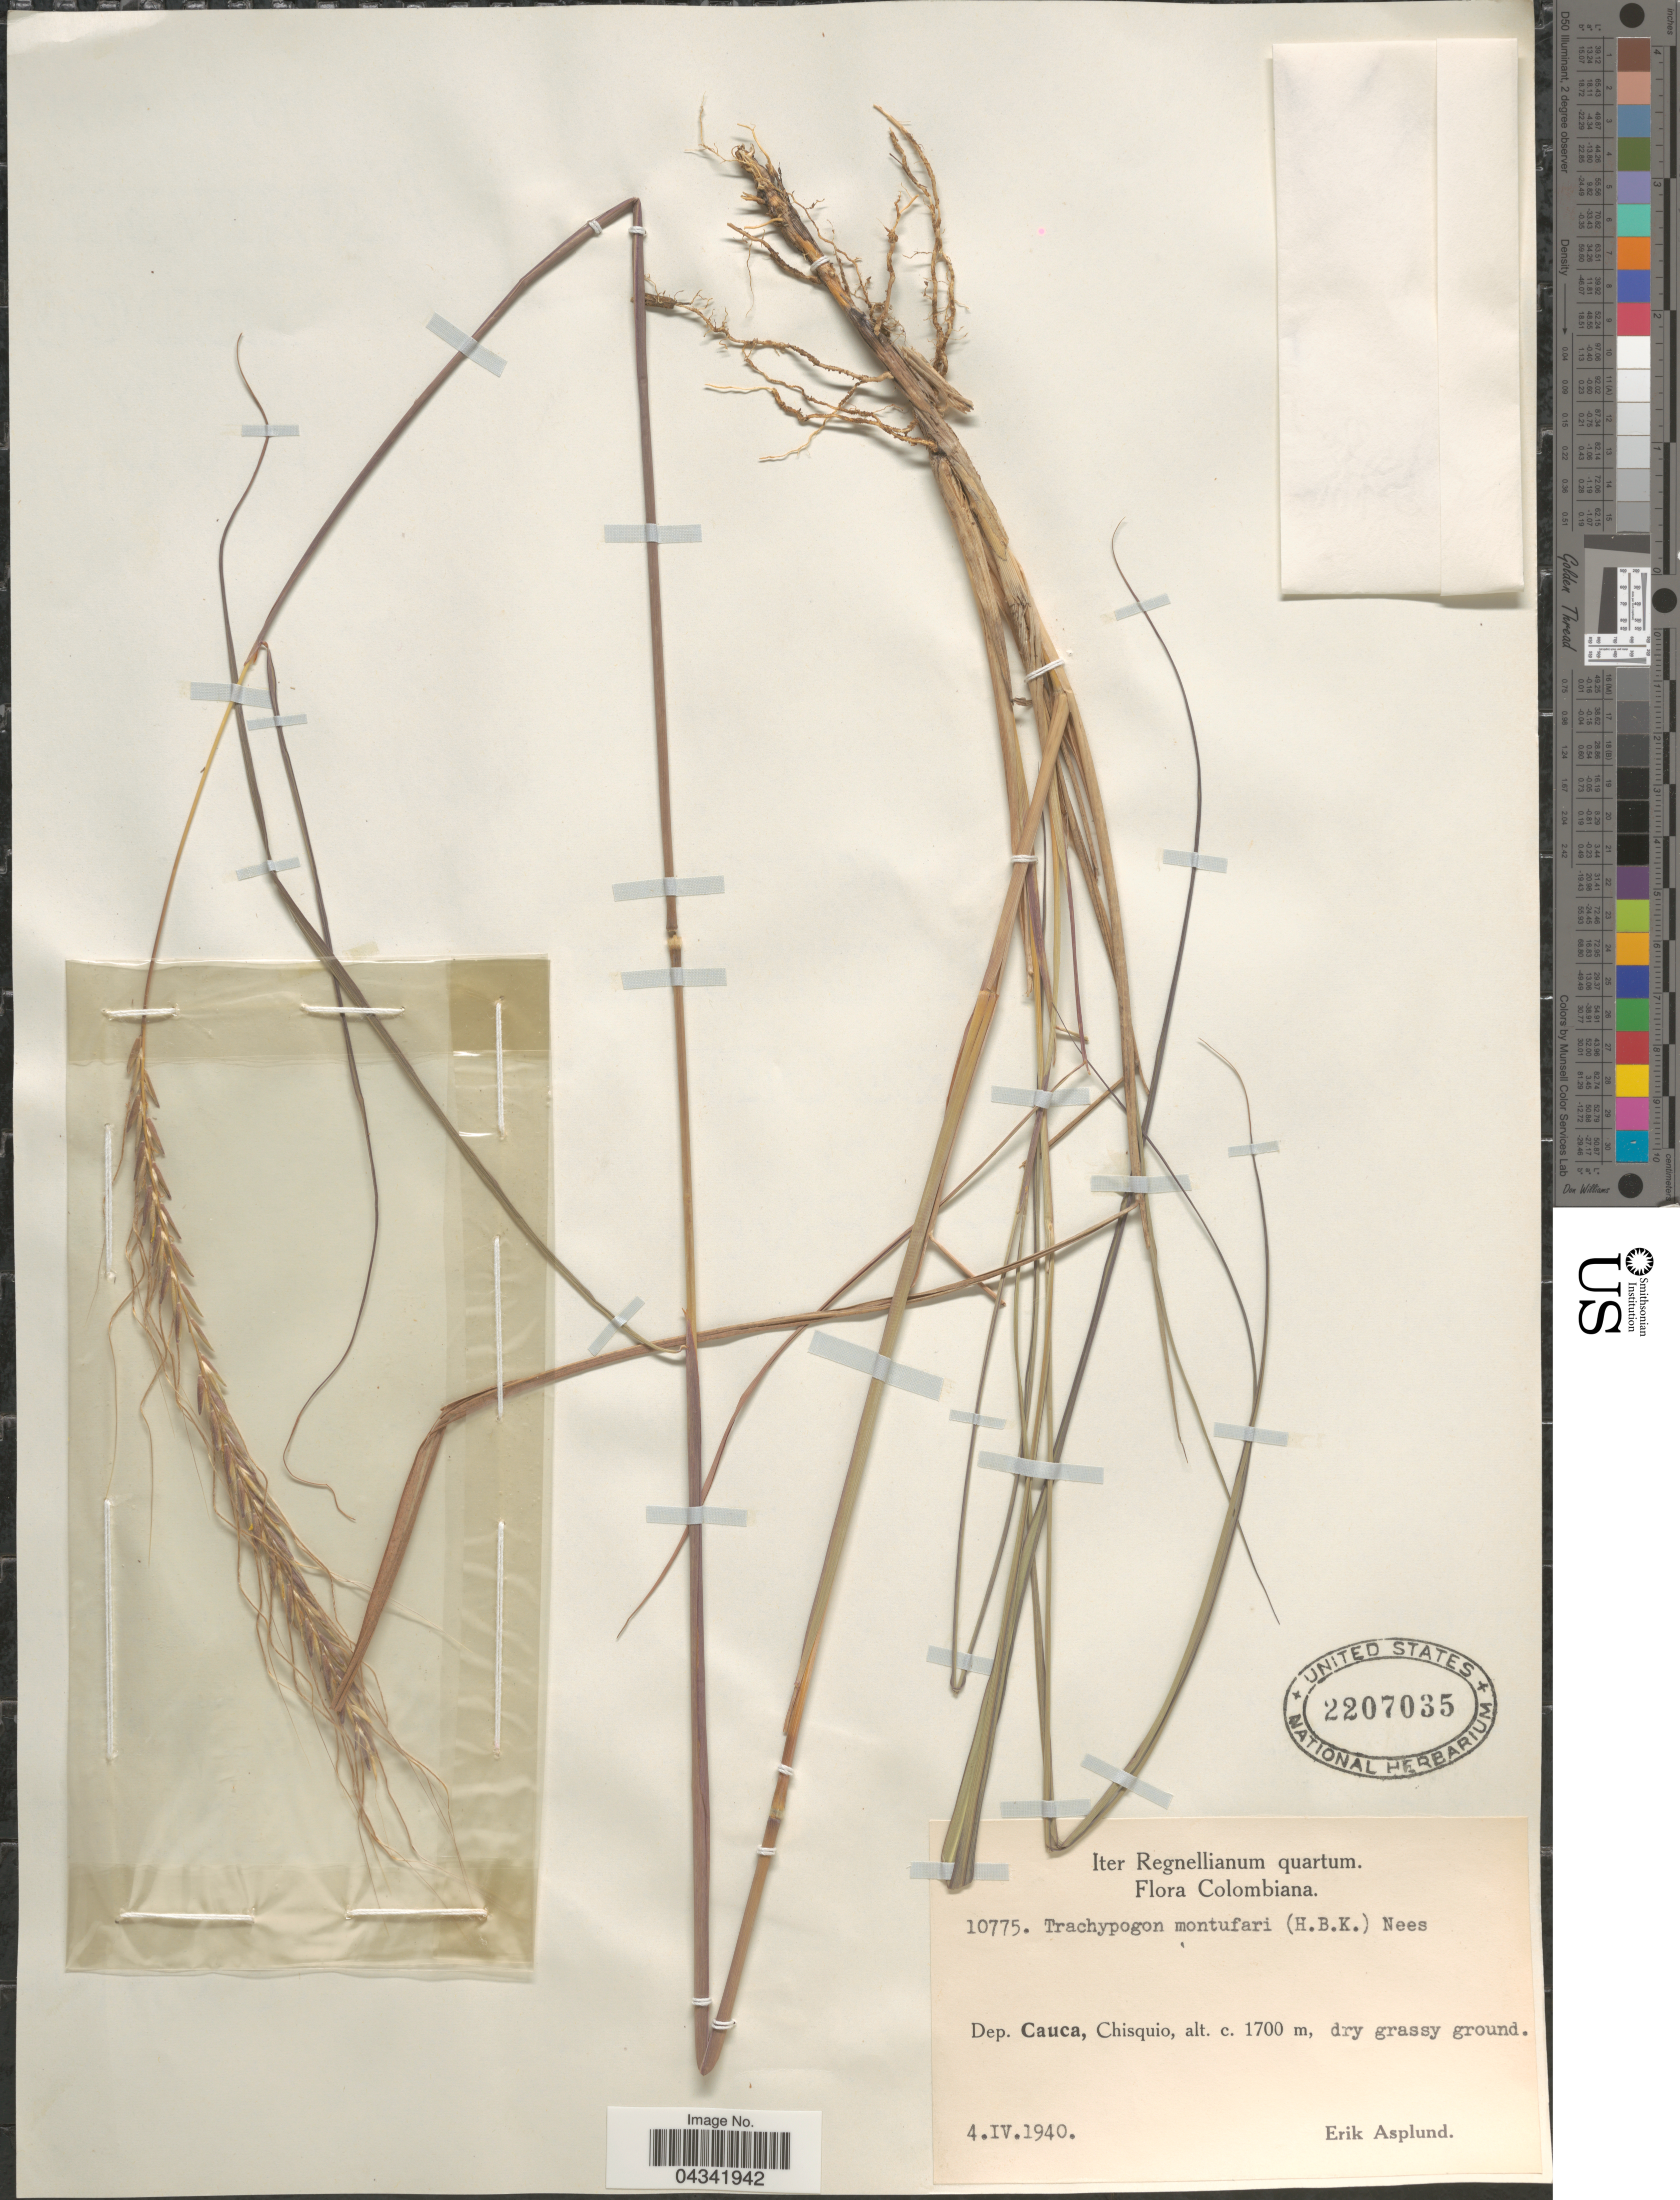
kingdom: Plantae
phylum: Tracheophyta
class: Liliopsida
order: Poales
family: Poaceae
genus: Trachypogon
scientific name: Trachypogon spicatus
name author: (L. f.) Kuntze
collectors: E. Asplund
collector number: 10775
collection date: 1940-04-04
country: Colombia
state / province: Cauca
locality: Iter Regnellianum quartum. Dep. Cauca, Chisquio.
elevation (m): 1700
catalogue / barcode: US 2207035